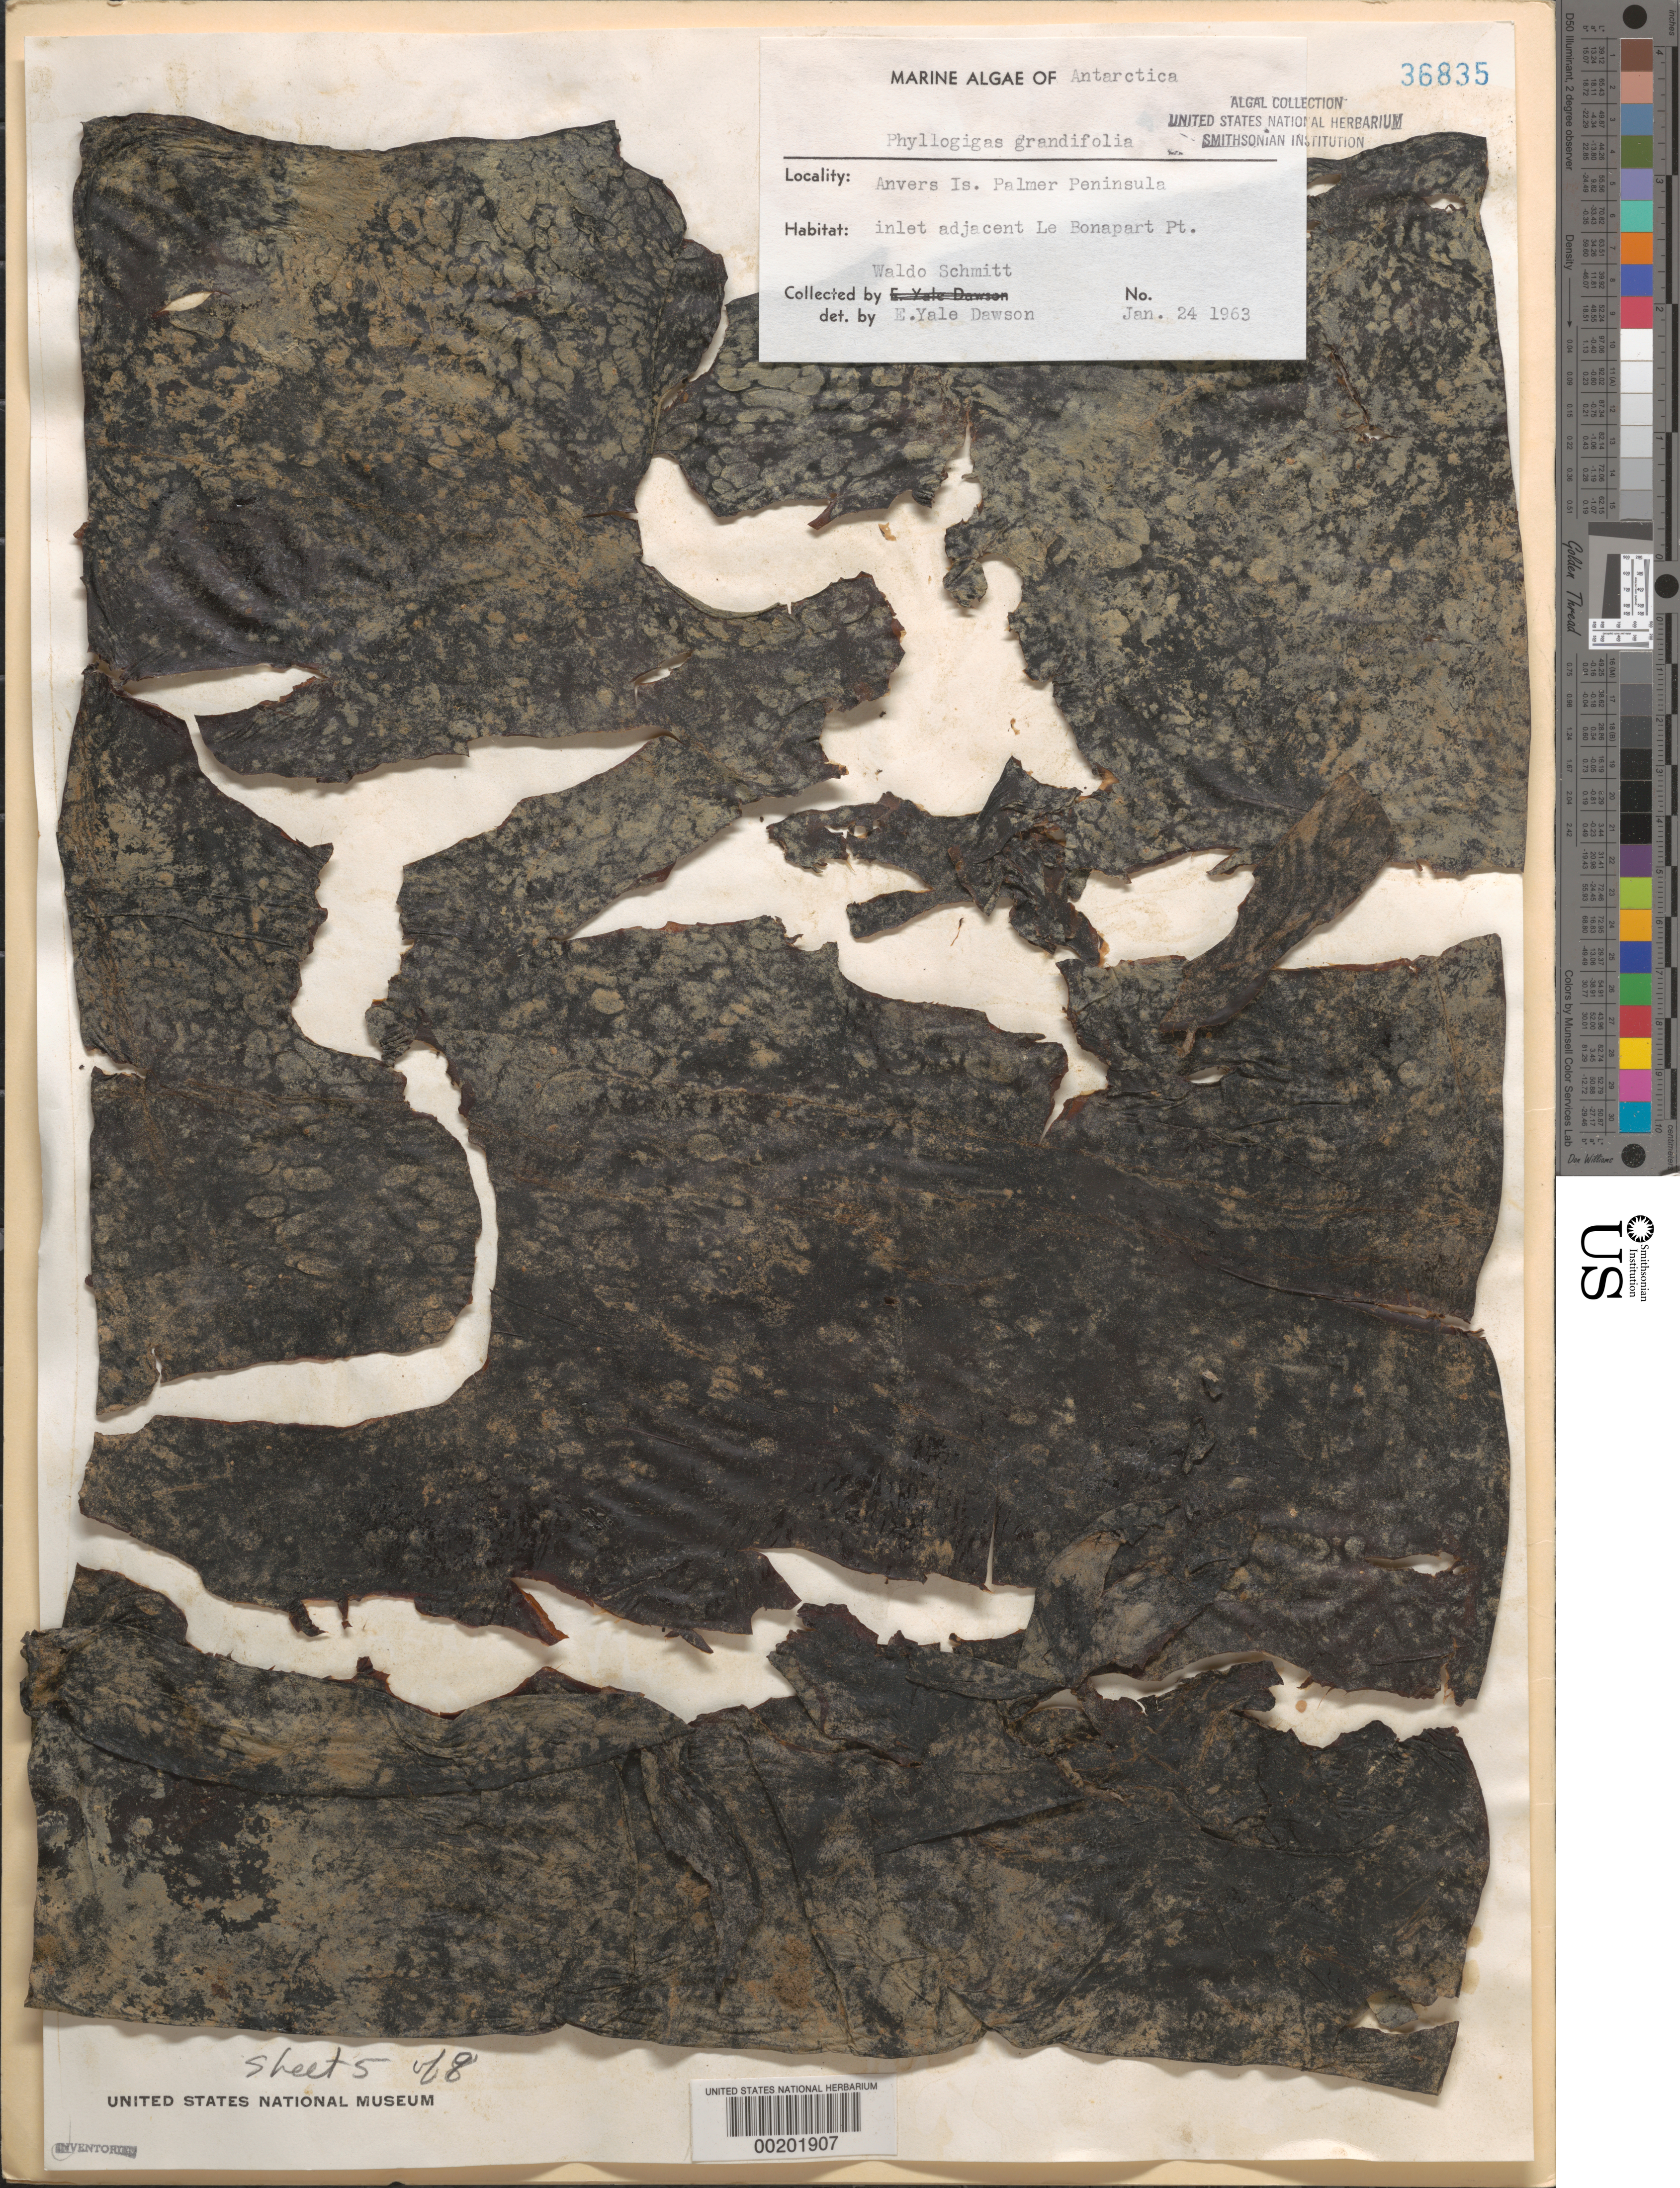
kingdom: Chromista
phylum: Ochrophyta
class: Phaeophyceae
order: Desmarestiales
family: Desmarestiaceae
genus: Himantothallus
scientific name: Himantothallus grandifolius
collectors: W. L. Schmitt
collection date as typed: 24 Jan 1963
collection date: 1963-01-24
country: Antarctica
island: Anvers Island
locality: Inlet adjacent to Le Bonaparte Point, Antarctic Peninsula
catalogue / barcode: US 36835